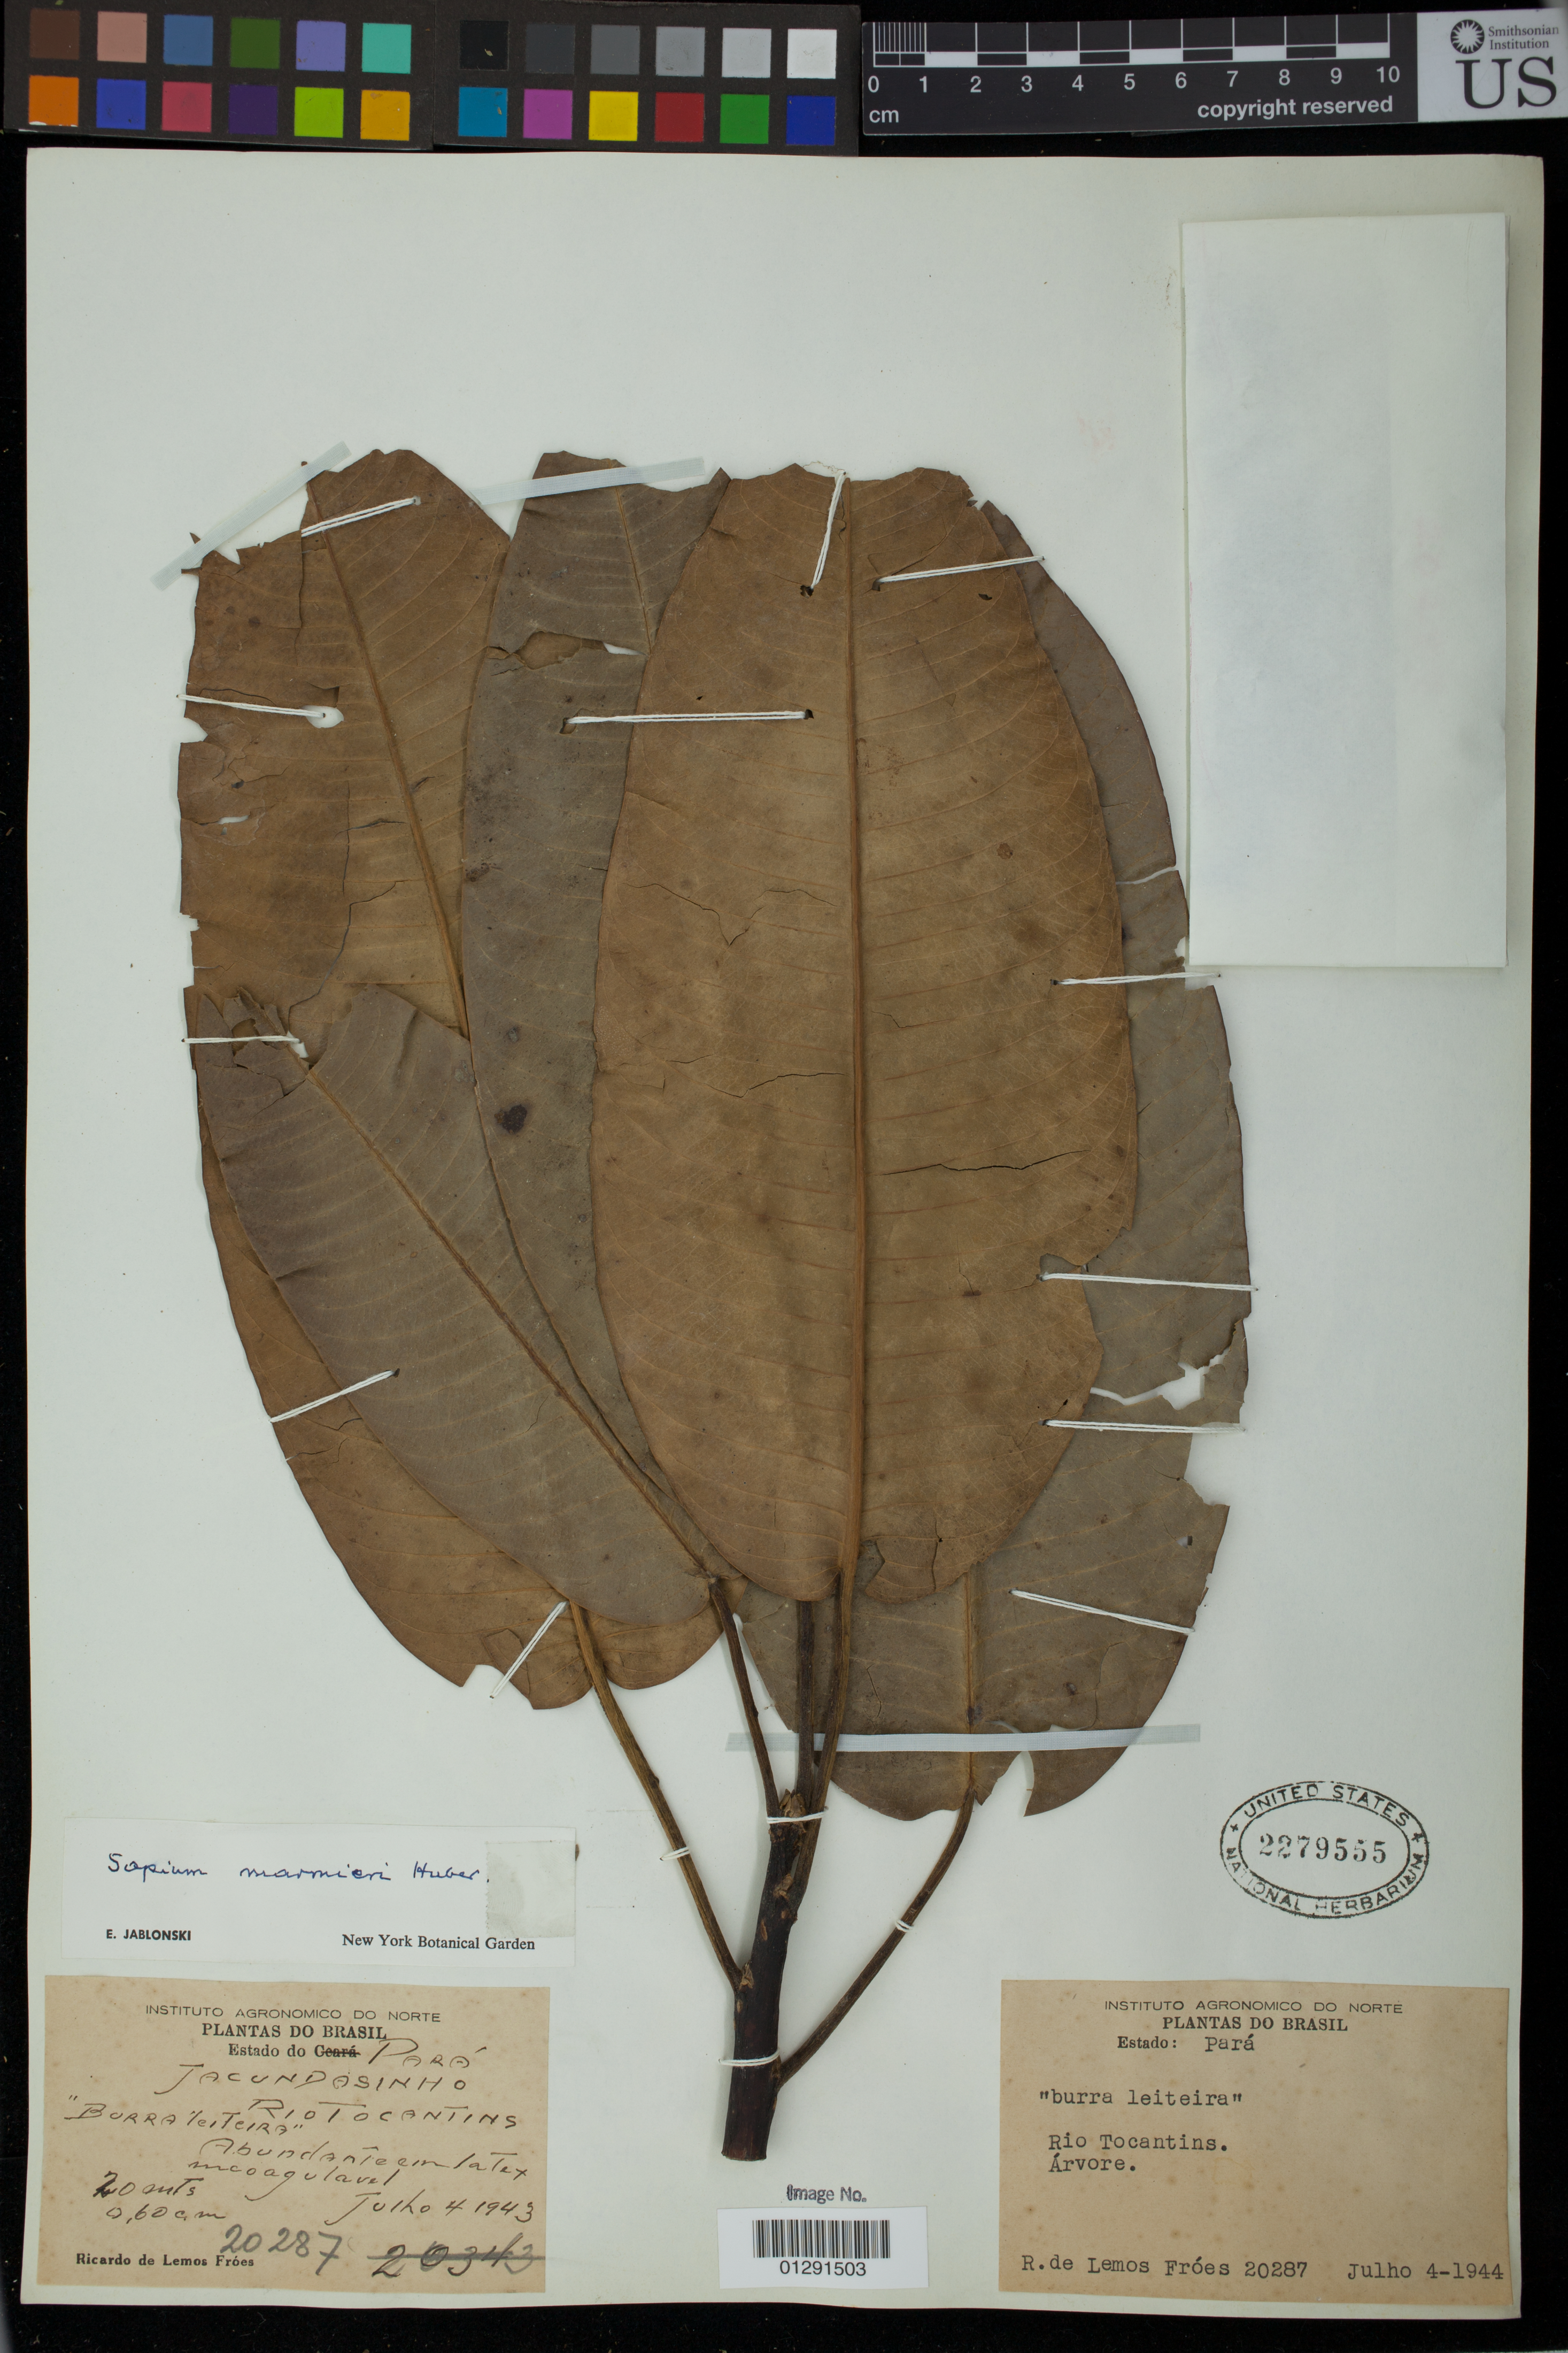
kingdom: Plantae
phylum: Tracheophyta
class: Magnoliopsida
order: Malpighiales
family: Euphorbiaceae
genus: Sapium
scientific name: Sapium marmieri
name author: Huber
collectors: R. L. Fróes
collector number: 20287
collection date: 1944-07-04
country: Brazil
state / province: Para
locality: Rio Tocantins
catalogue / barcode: US 2279555